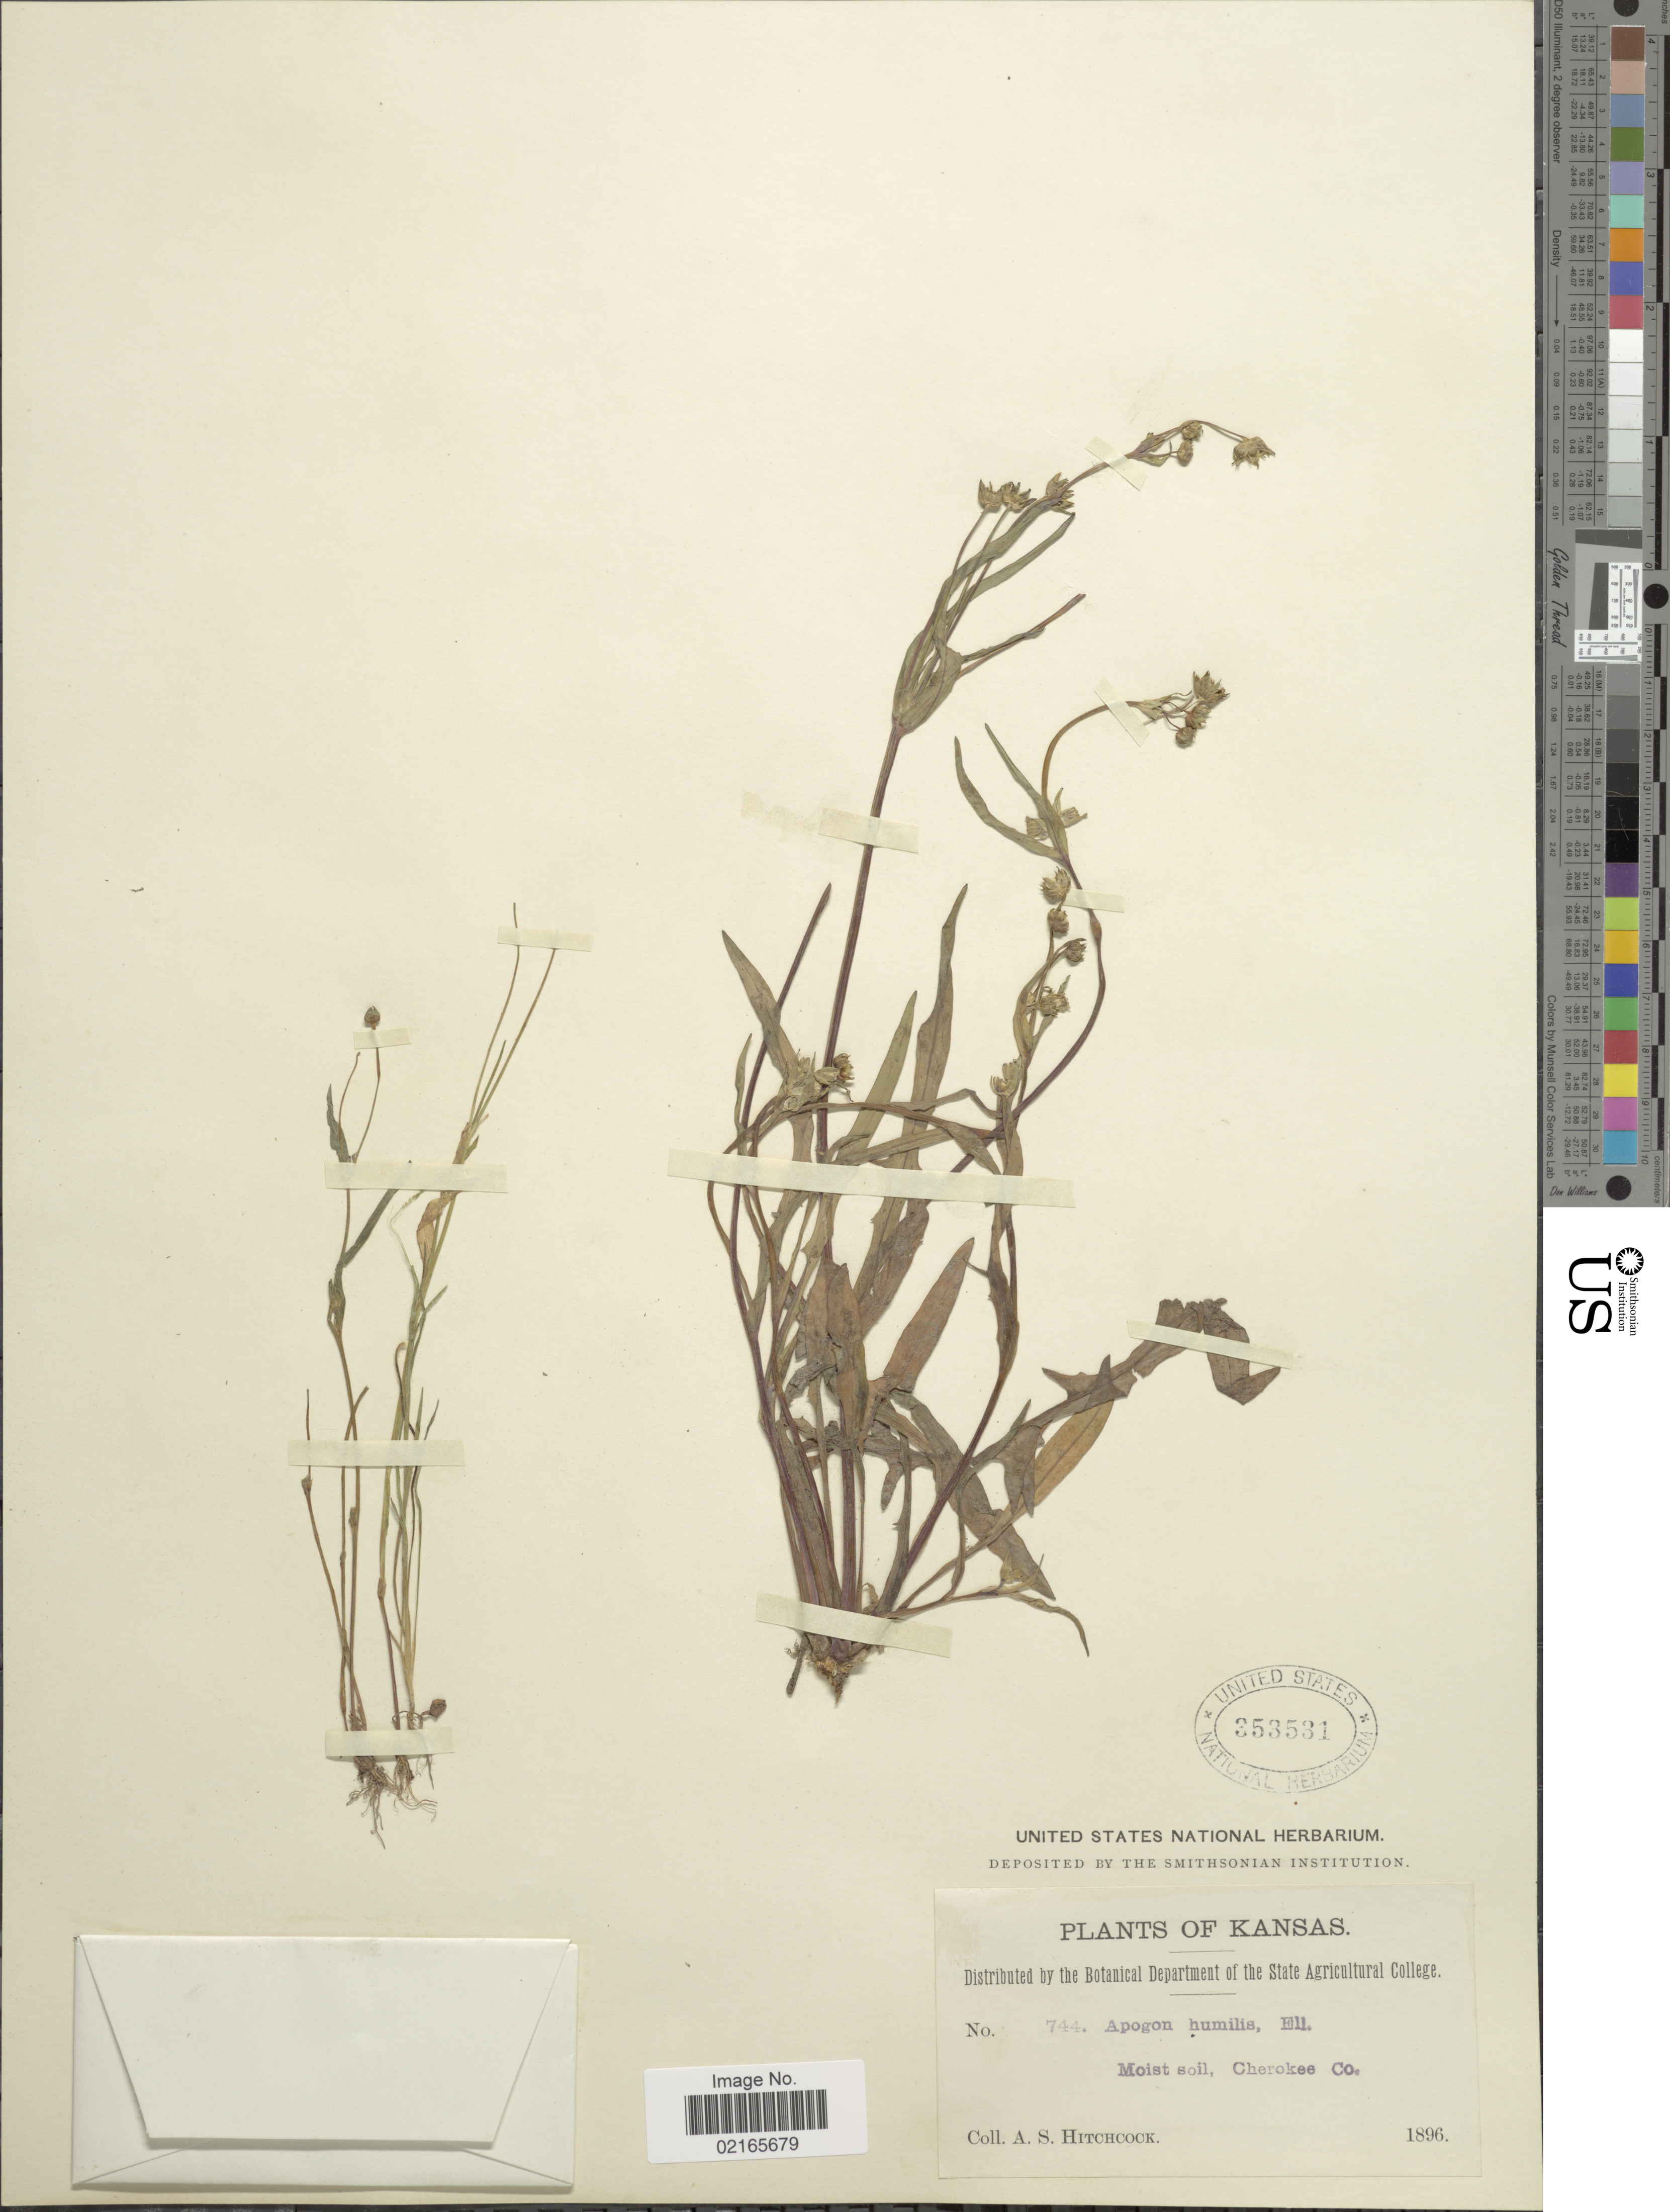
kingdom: Plantae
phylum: Tracheophyta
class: Magnoliopsida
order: Asterales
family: Asteraceae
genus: Krigia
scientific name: Krigia oppositifolia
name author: Raf.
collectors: A. S. Hitchcock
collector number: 744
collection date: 1896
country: United States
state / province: Kansas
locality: Moist soil, Cherokee Co.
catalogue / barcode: US 353531